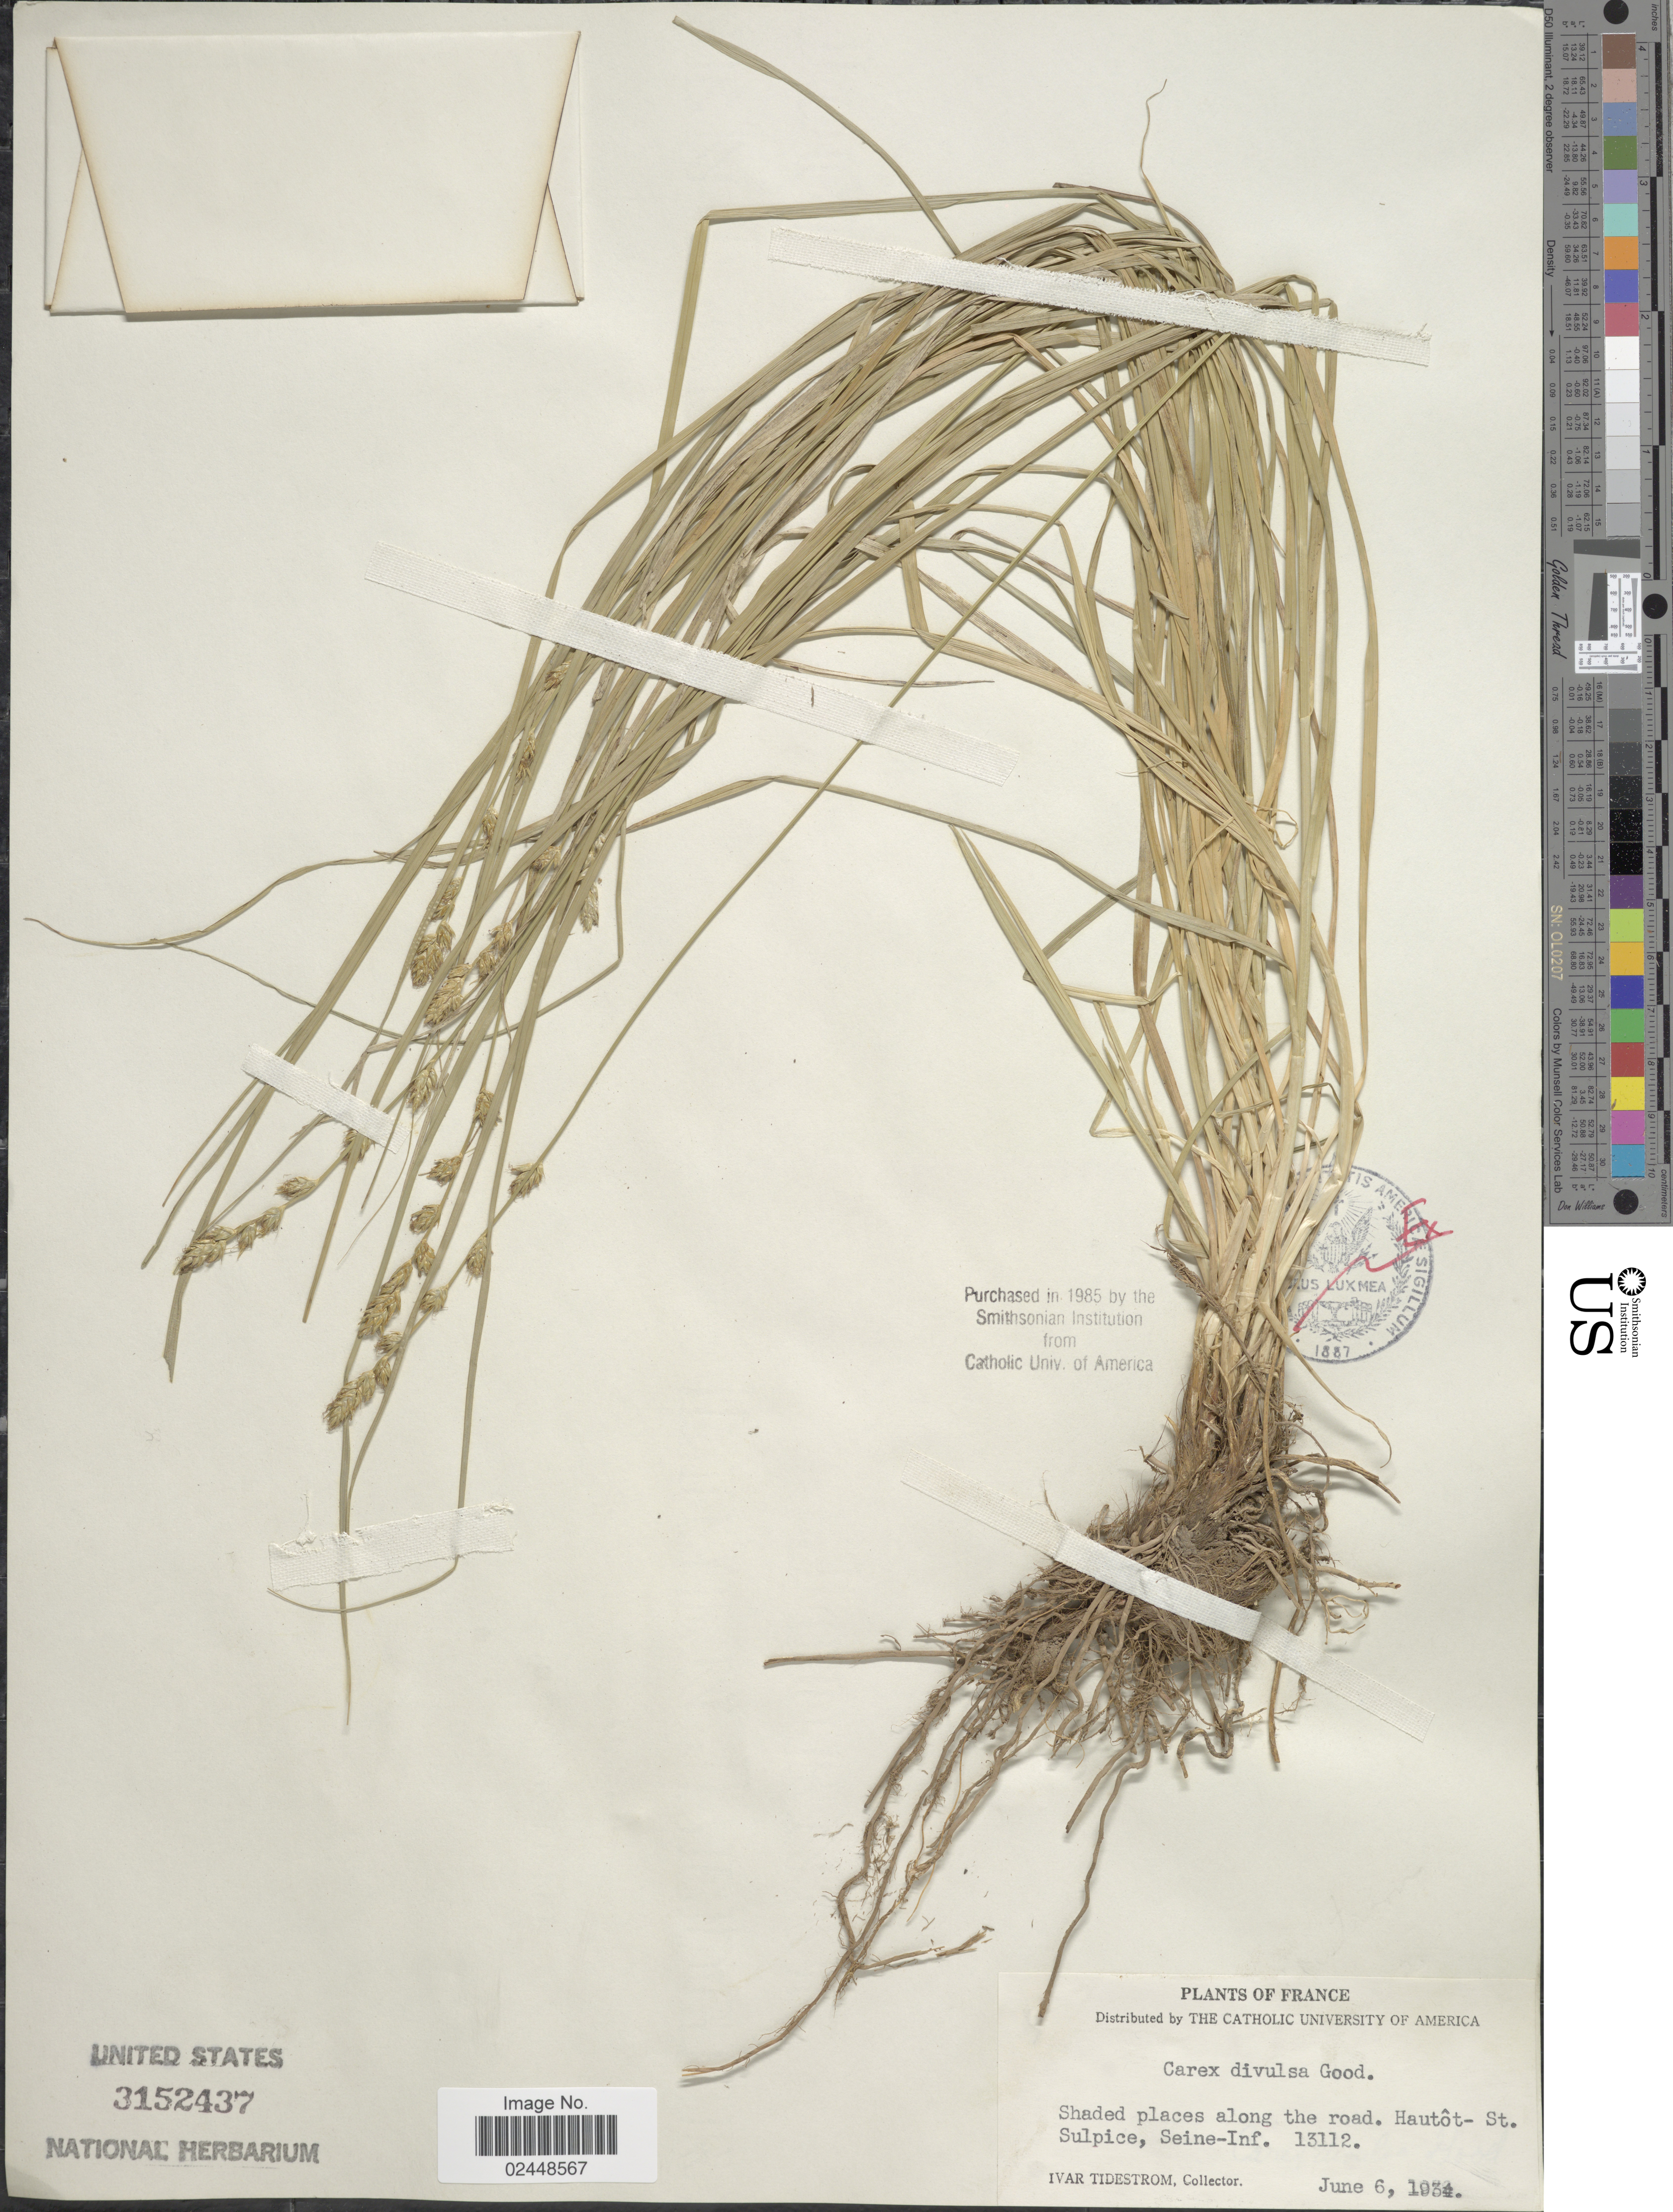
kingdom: Plantae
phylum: Tracheophyta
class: Liliopsida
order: Poales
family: Cyperaceae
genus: Carex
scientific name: Carex divulsa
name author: Stokes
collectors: I. F. Tidestrom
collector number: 13112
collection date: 1934-06-06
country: France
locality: Shaded places along the road. Hautot-St. Sulpice, Seine-Inf.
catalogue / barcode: US 3152437